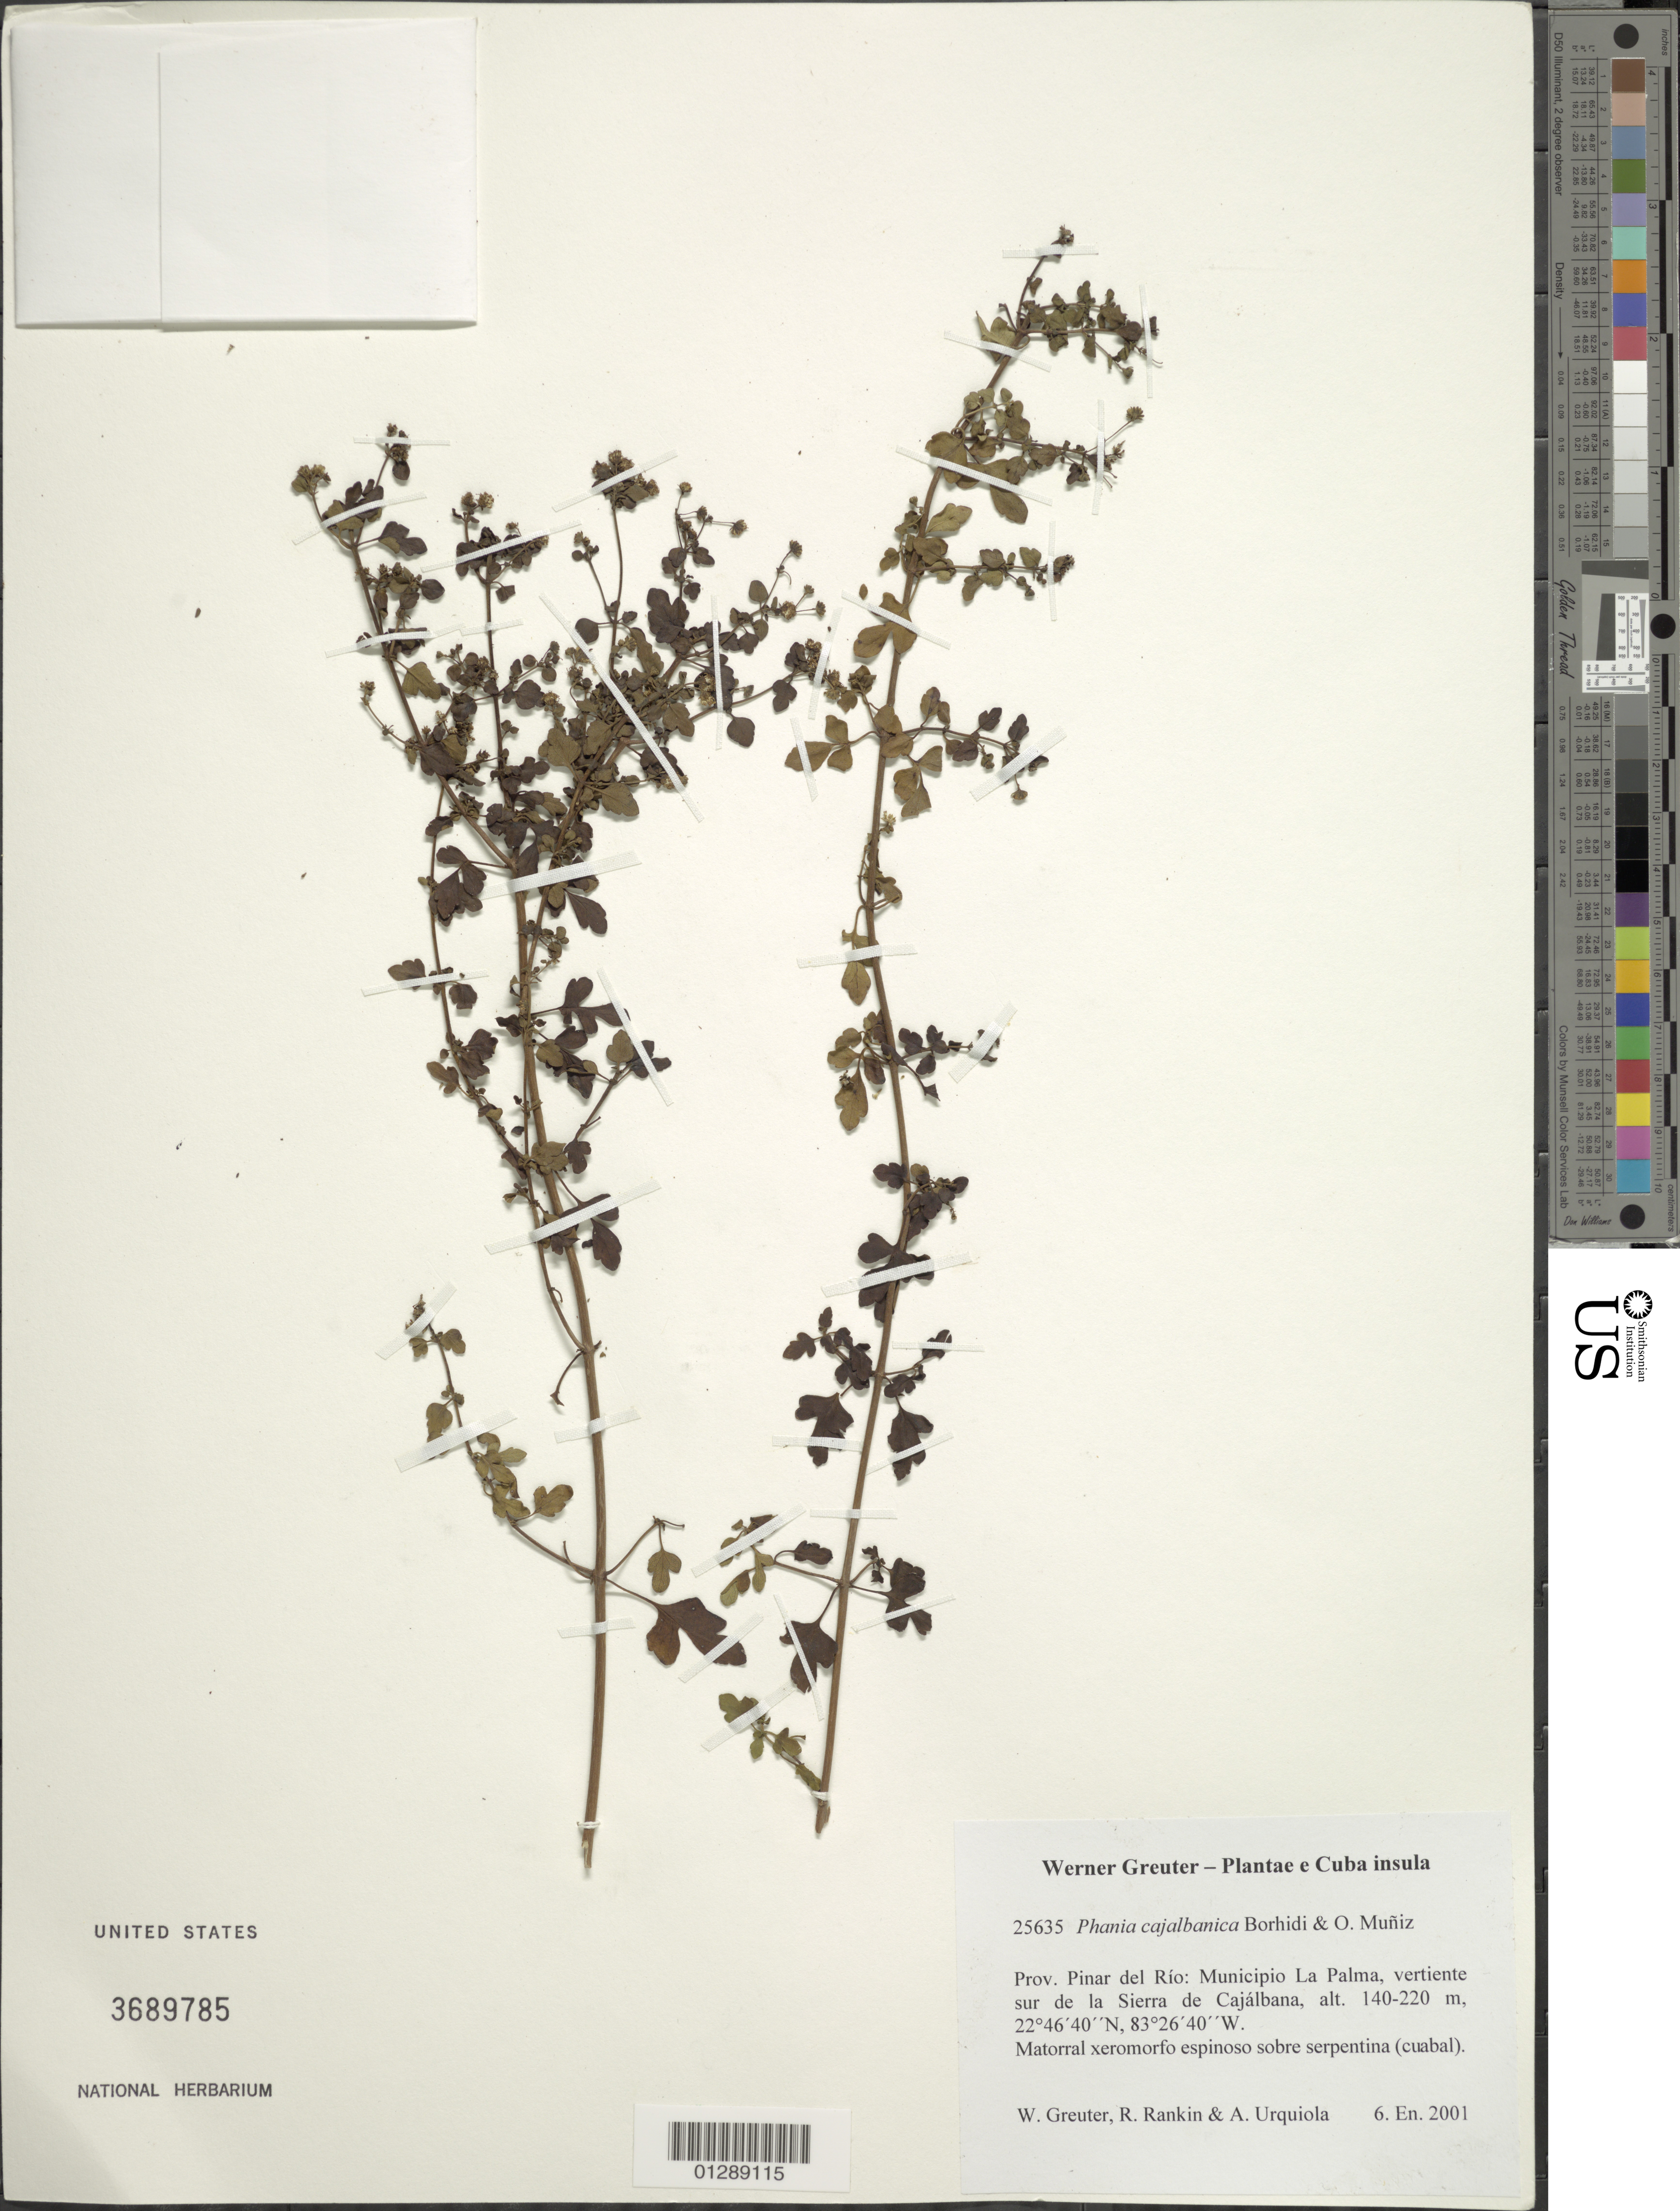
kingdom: Plantae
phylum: Tracheophyta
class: Magnoliopsida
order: Asterales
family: Asteraceae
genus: Phania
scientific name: Phania cajalbanica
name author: Borhidi & Muniz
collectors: W. R. Greuter, R. Rankin Rodriguez & A. Urquiola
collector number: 25635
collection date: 2001-01-06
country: Cuba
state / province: Pinar del Rio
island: Cuba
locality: Municipio La Palma, vertiente sur de la Sierra de Cajálbana.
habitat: Matorral xermorfo espinoso sobre serpentina (Cuabal).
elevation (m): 140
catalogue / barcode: US 3689785